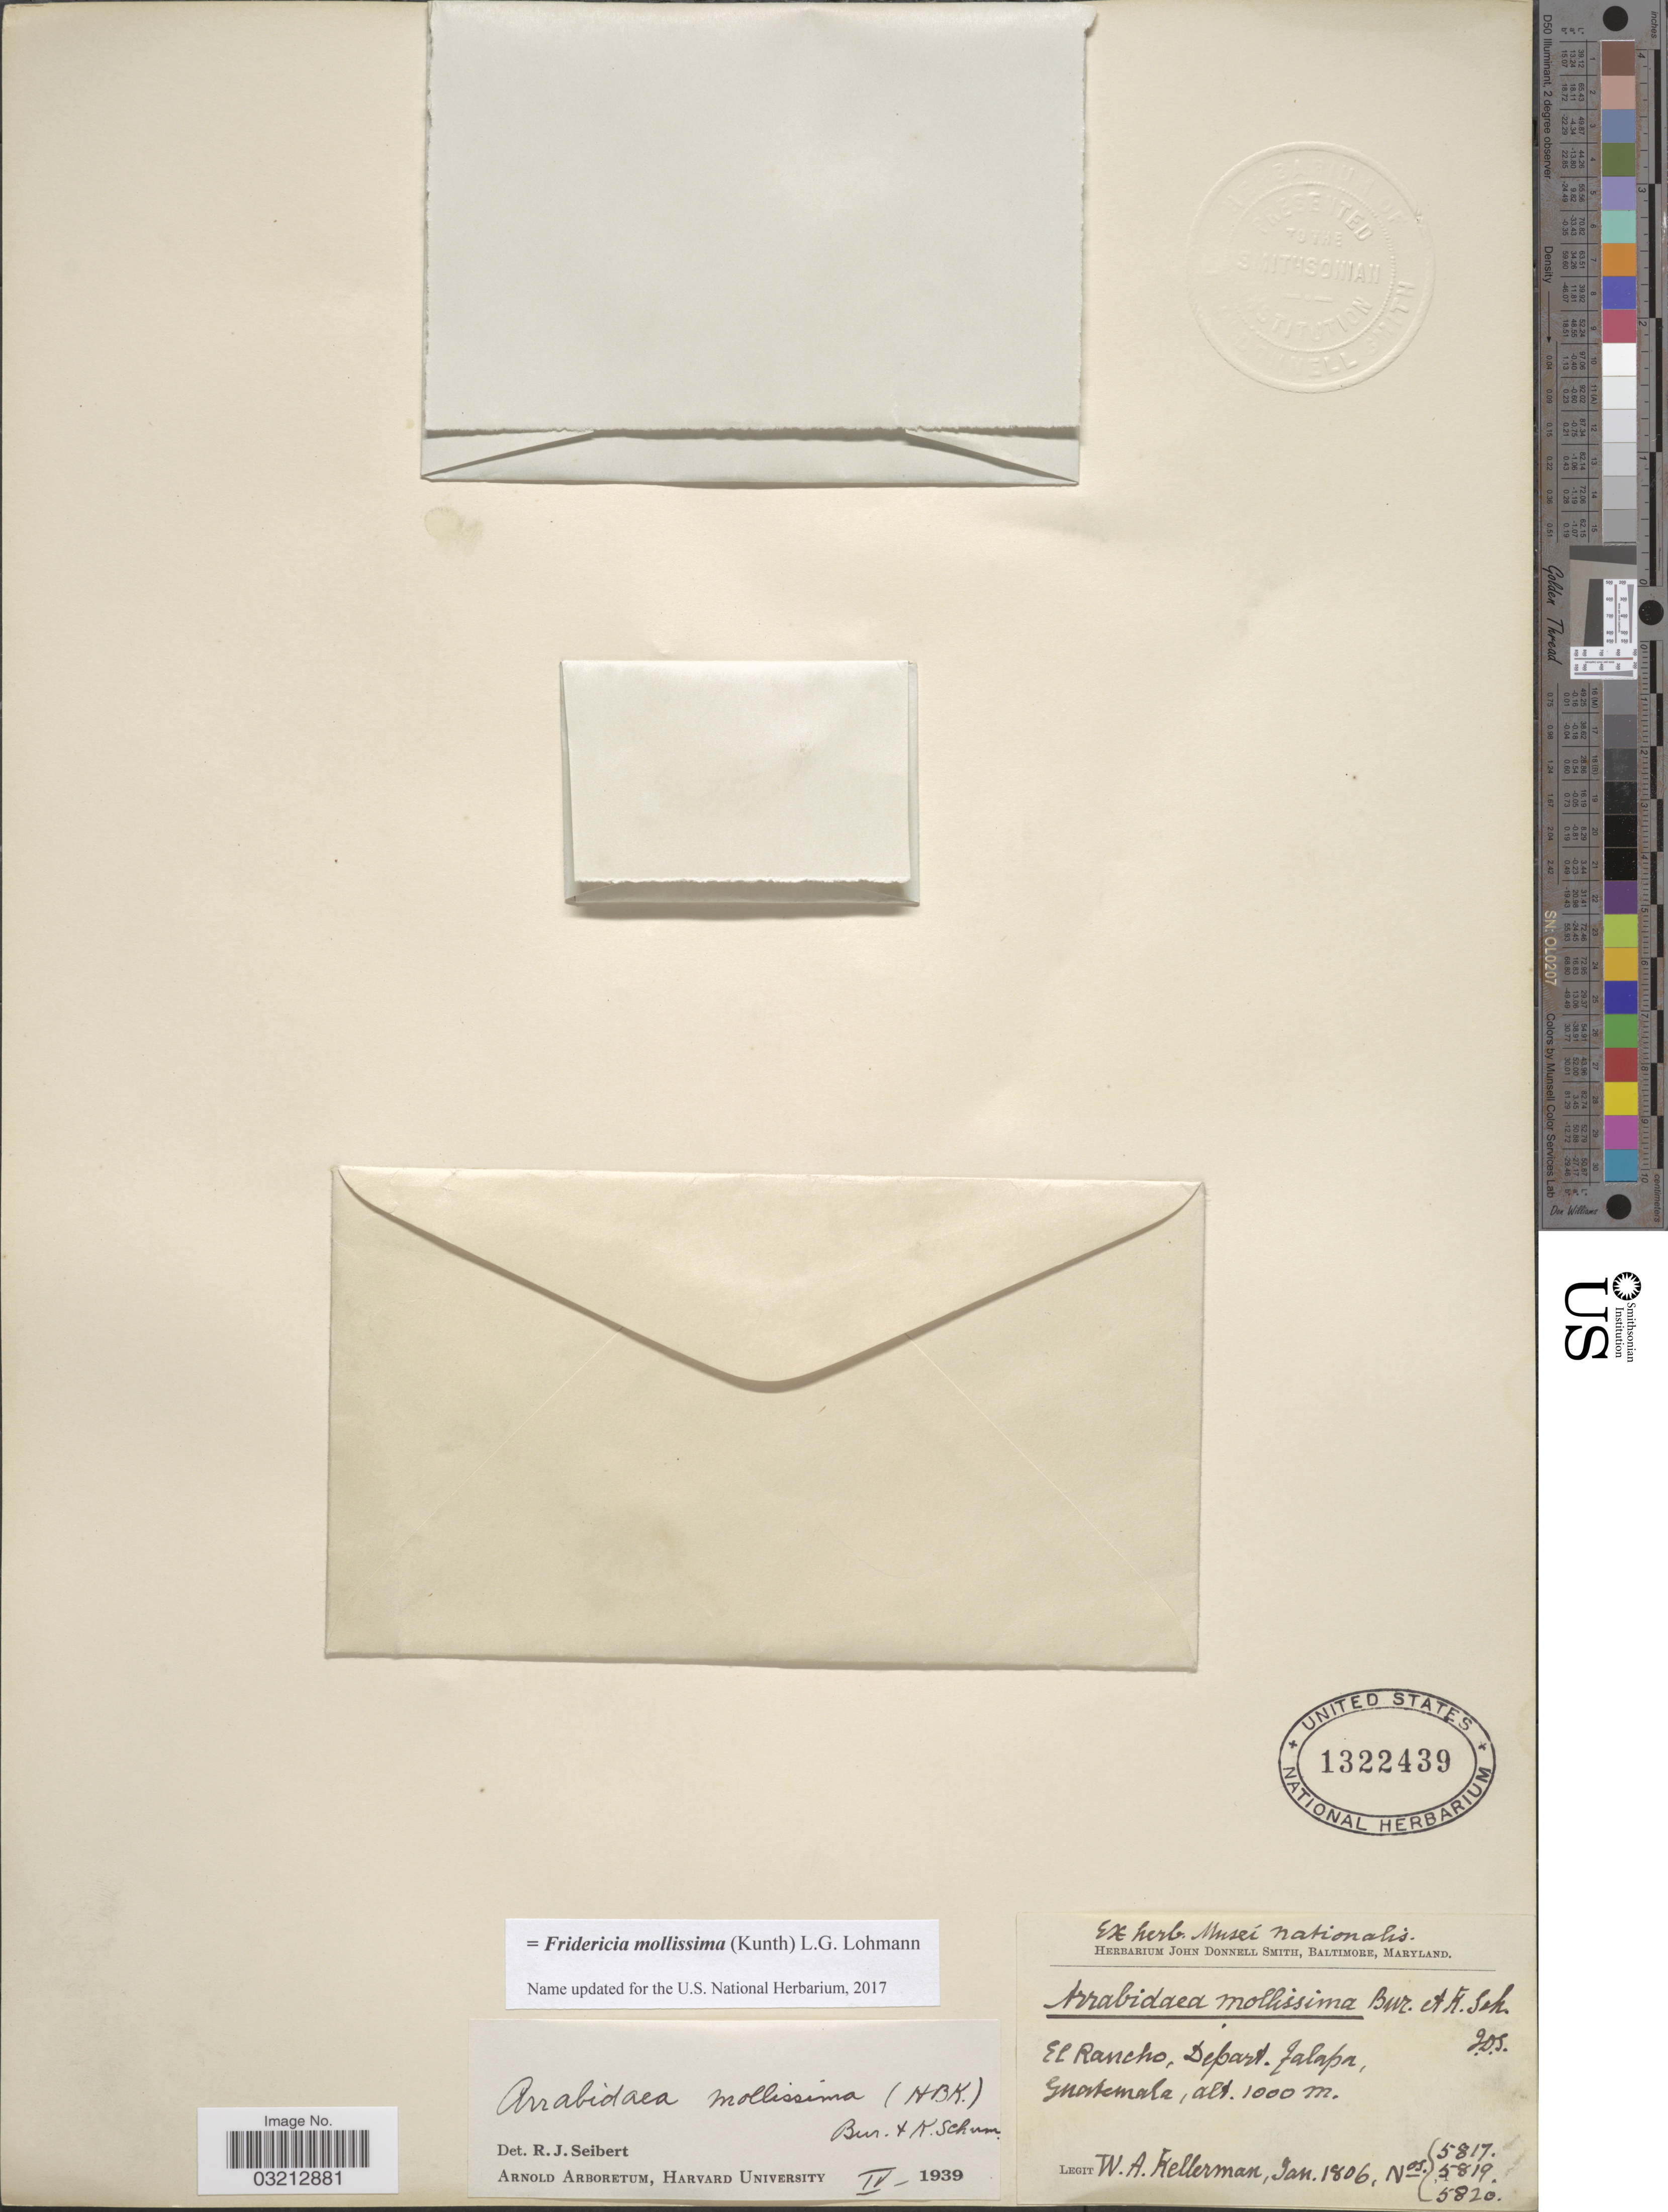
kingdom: Plantae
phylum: Tracheophyta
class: Magnoliopsida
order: Lamiales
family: Bignoniaceae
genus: Fridericia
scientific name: Fridericia mollissima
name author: (Kunth) L.G. Lohmann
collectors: W. Kellerman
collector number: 5817/5819/5820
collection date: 1806-01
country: Guatemala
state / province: Jalapa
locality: El Rancho, Depart. Jalapa.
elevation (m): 1000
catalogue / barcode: US 1322439